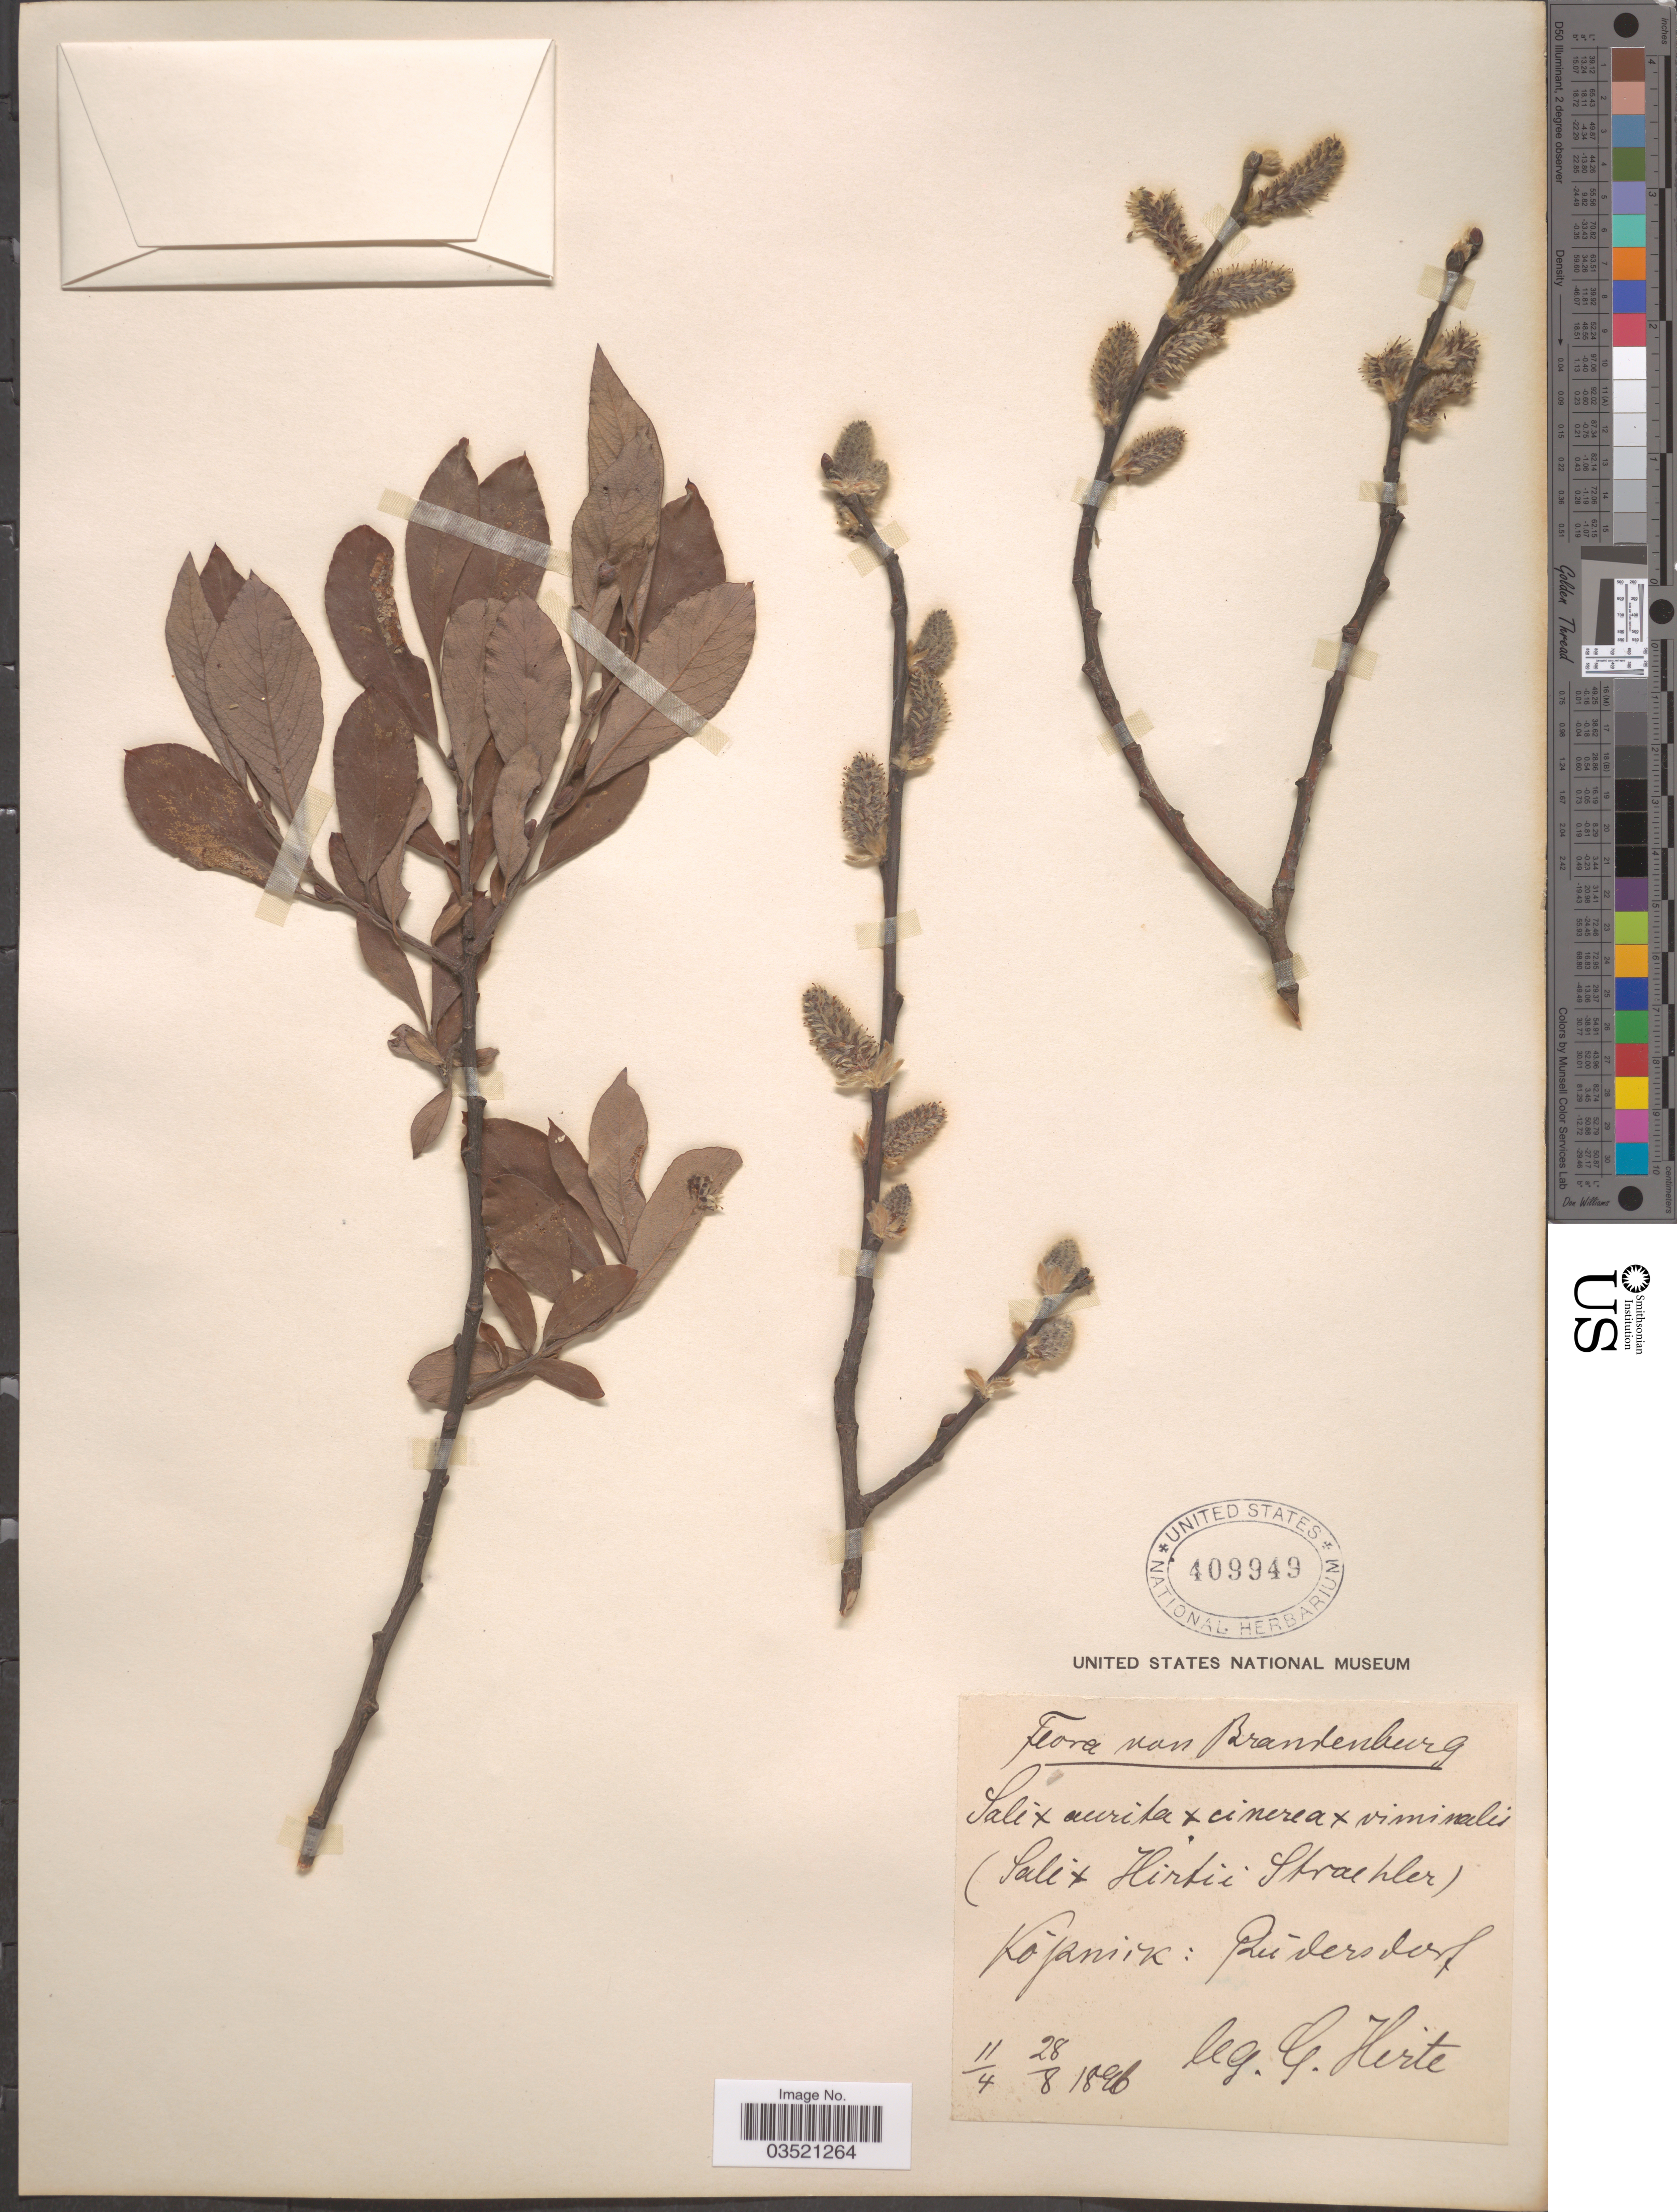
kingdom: Plantae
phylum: Tracheophyta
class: Magnoliopsida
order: Malpighiales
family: Salicaceae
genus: Salix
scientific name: Salix hirtii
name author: Straehler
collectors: G. Hirte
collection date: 1896-04-11/1896-08-28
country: Germany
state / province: Brandenburg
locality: Kópenick: Rúdersdorf.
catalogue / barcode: US 409949